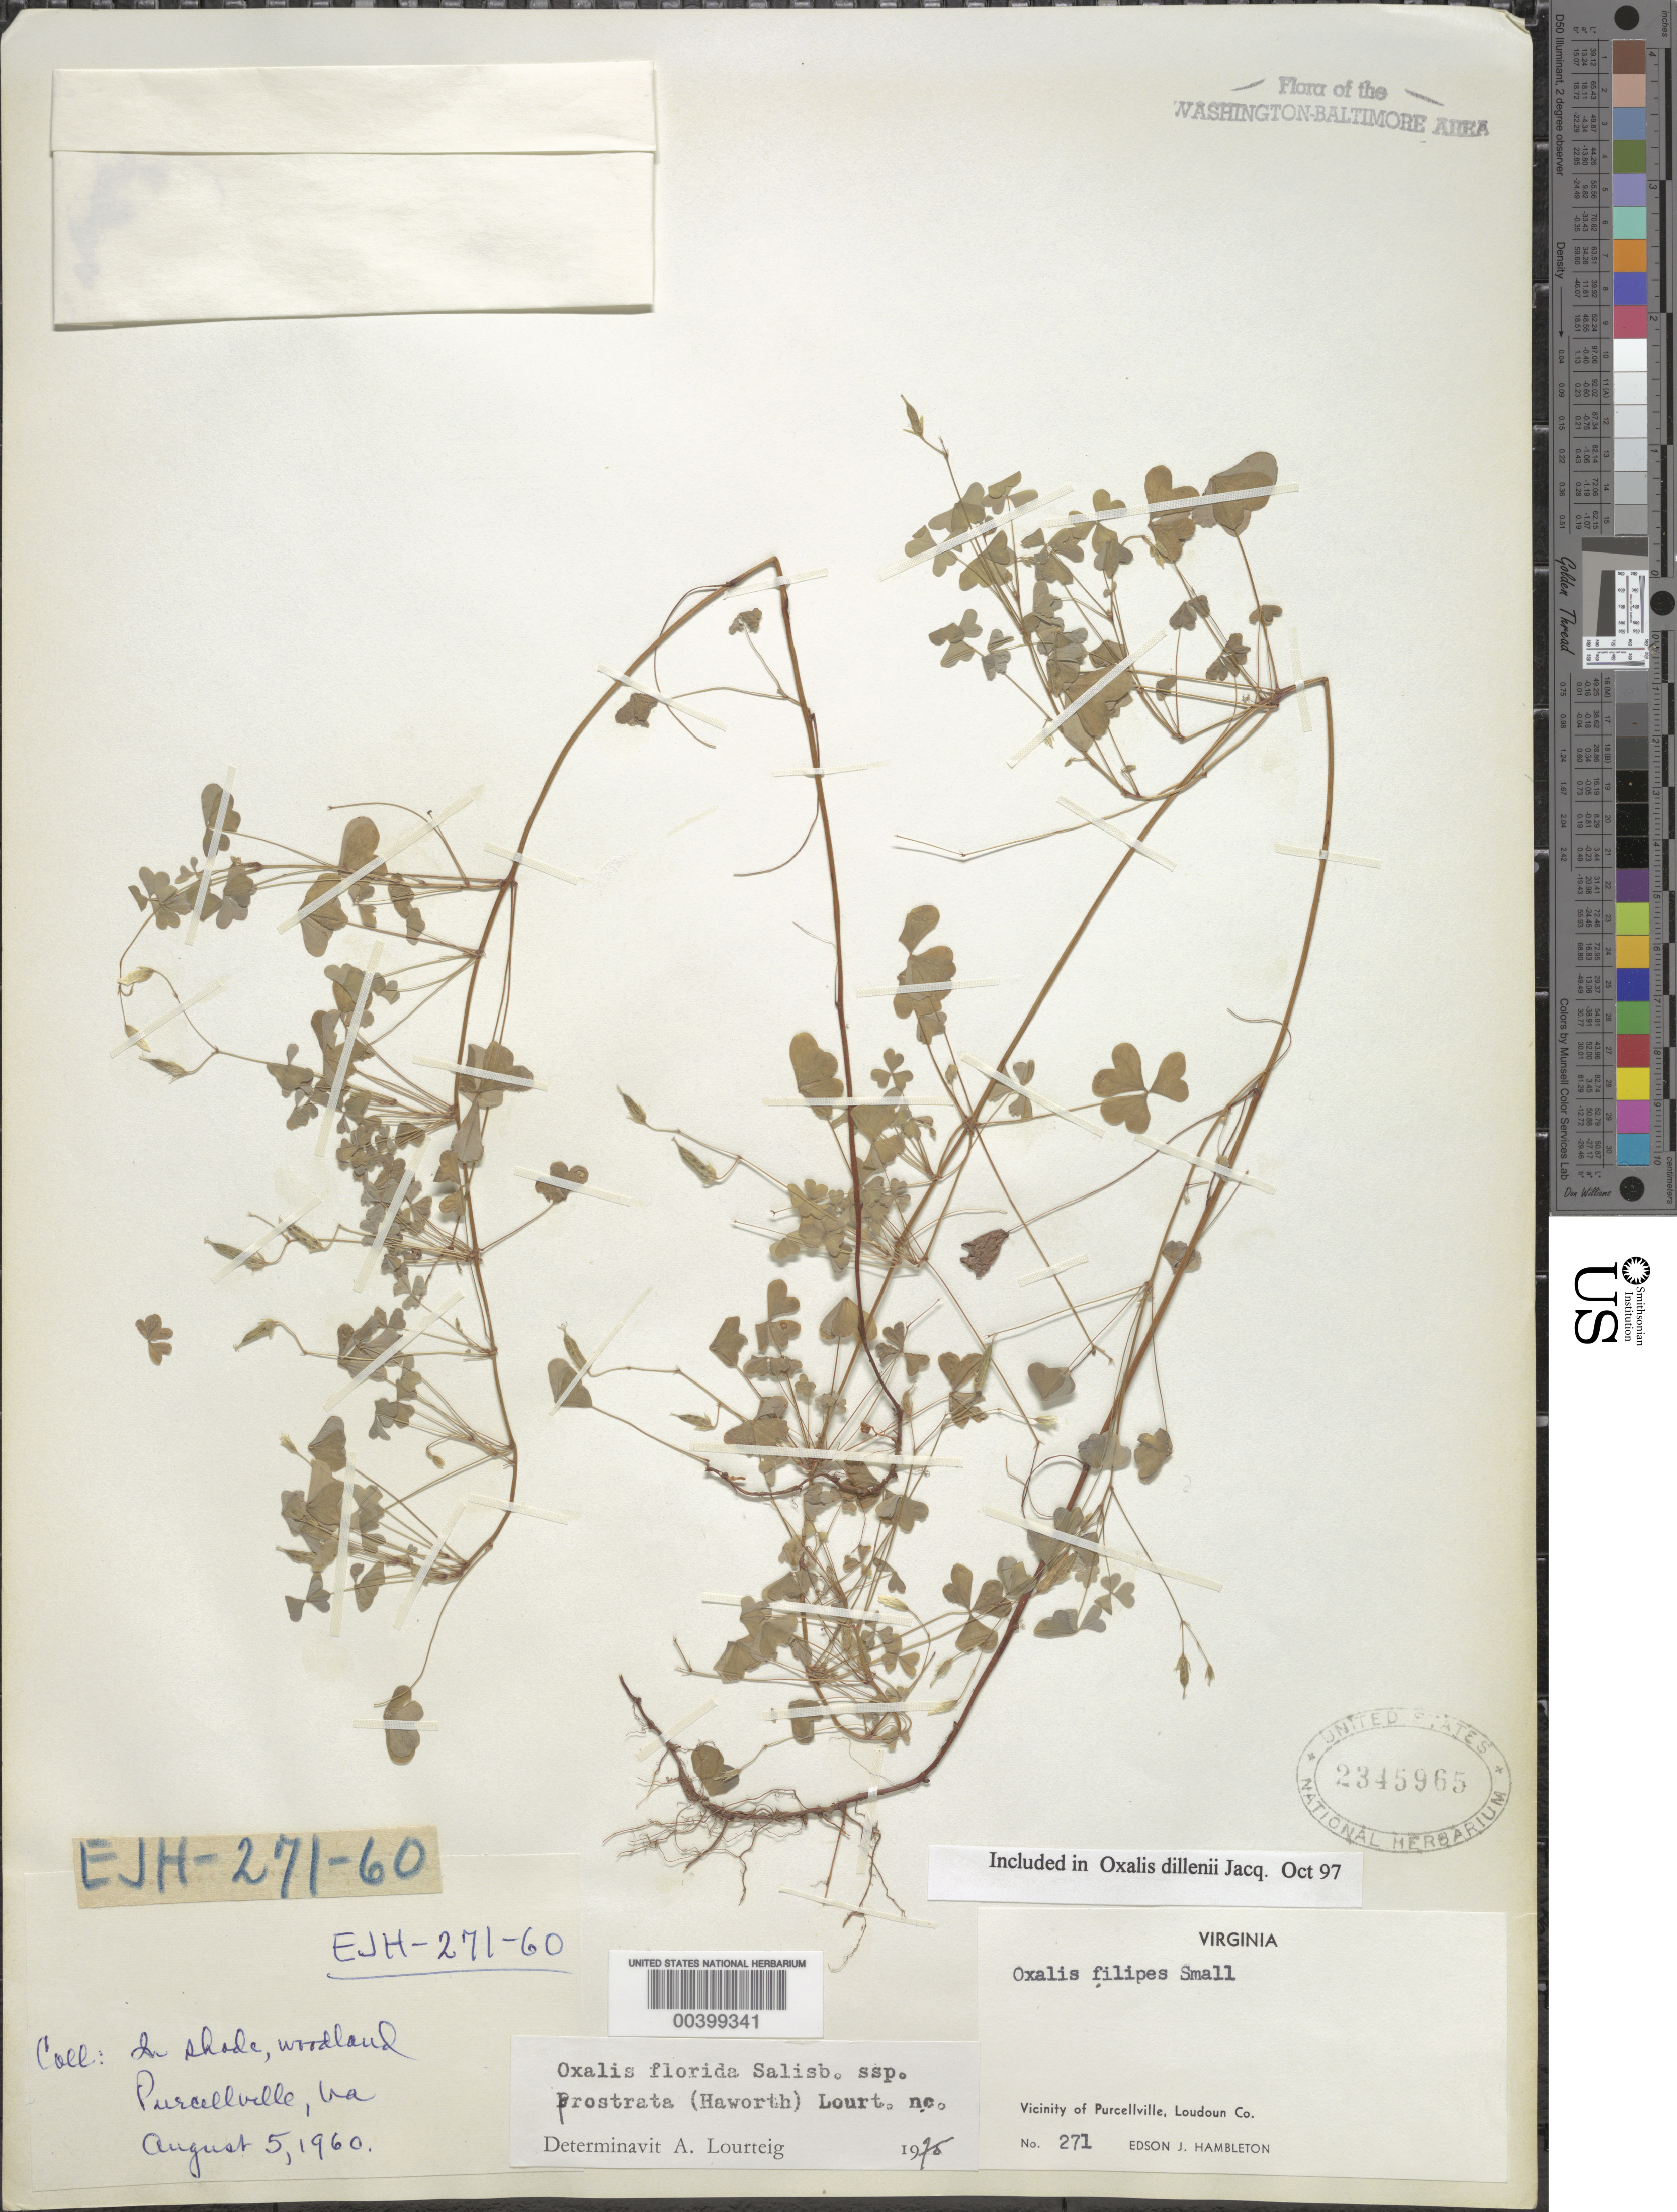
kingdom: Plantae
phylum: Tracheophyta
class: Magnoliopsida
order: Oxalidales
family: Oxalidaceae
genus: Oxalis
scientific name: Oxalis dillenii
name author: Jacq.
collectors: E. Hambleton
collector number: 271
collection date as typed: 05 Aug 1960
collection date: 1960-08-05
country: United States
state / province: Virginia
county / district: Loudoun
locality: Purcellville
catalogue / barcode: US 2345965